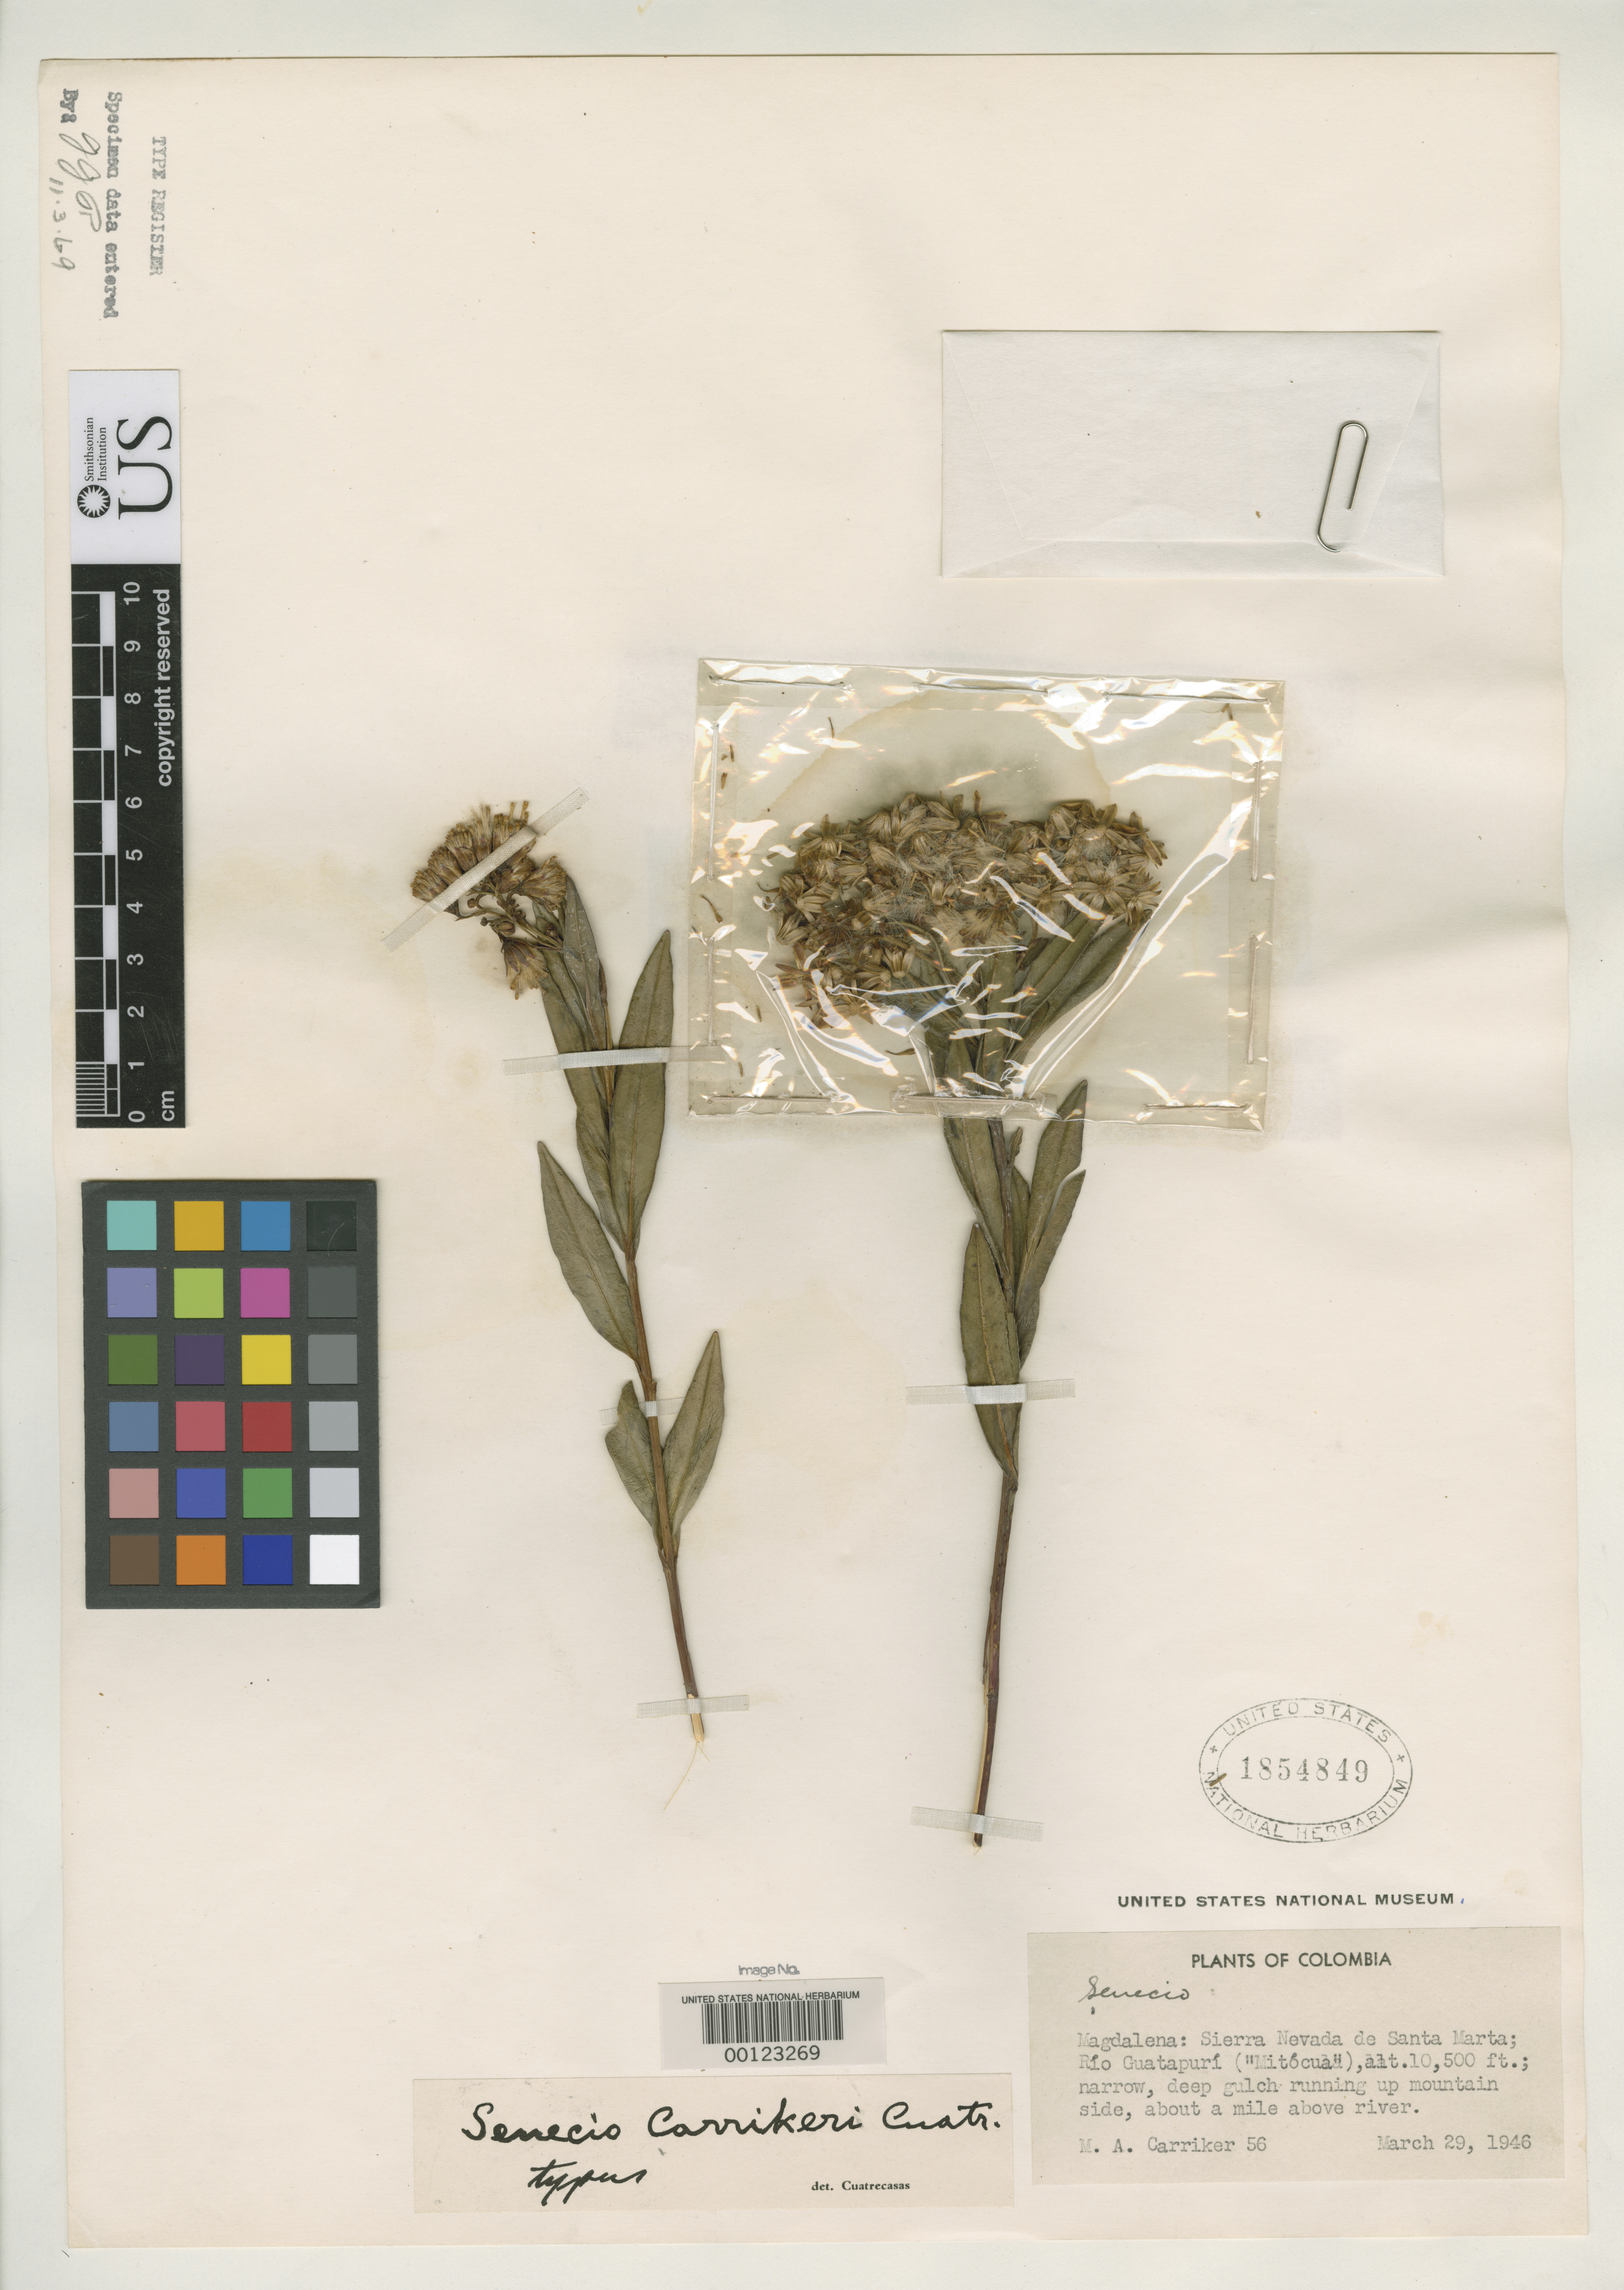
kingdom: Plantae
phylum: Tracheophyta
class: Magnoliopsida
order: Asterales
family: Asteraceae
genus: Senecio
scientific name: Senecio carrikeri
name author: Cuatrec.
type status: Holotype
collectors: M. A. Carriker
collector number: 56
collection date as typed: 29 Mar 1946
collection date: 1946-03-29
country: Colombia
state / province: Magdalena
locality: Sierra Nevada de Santa Marta.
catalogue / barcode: US 1854849